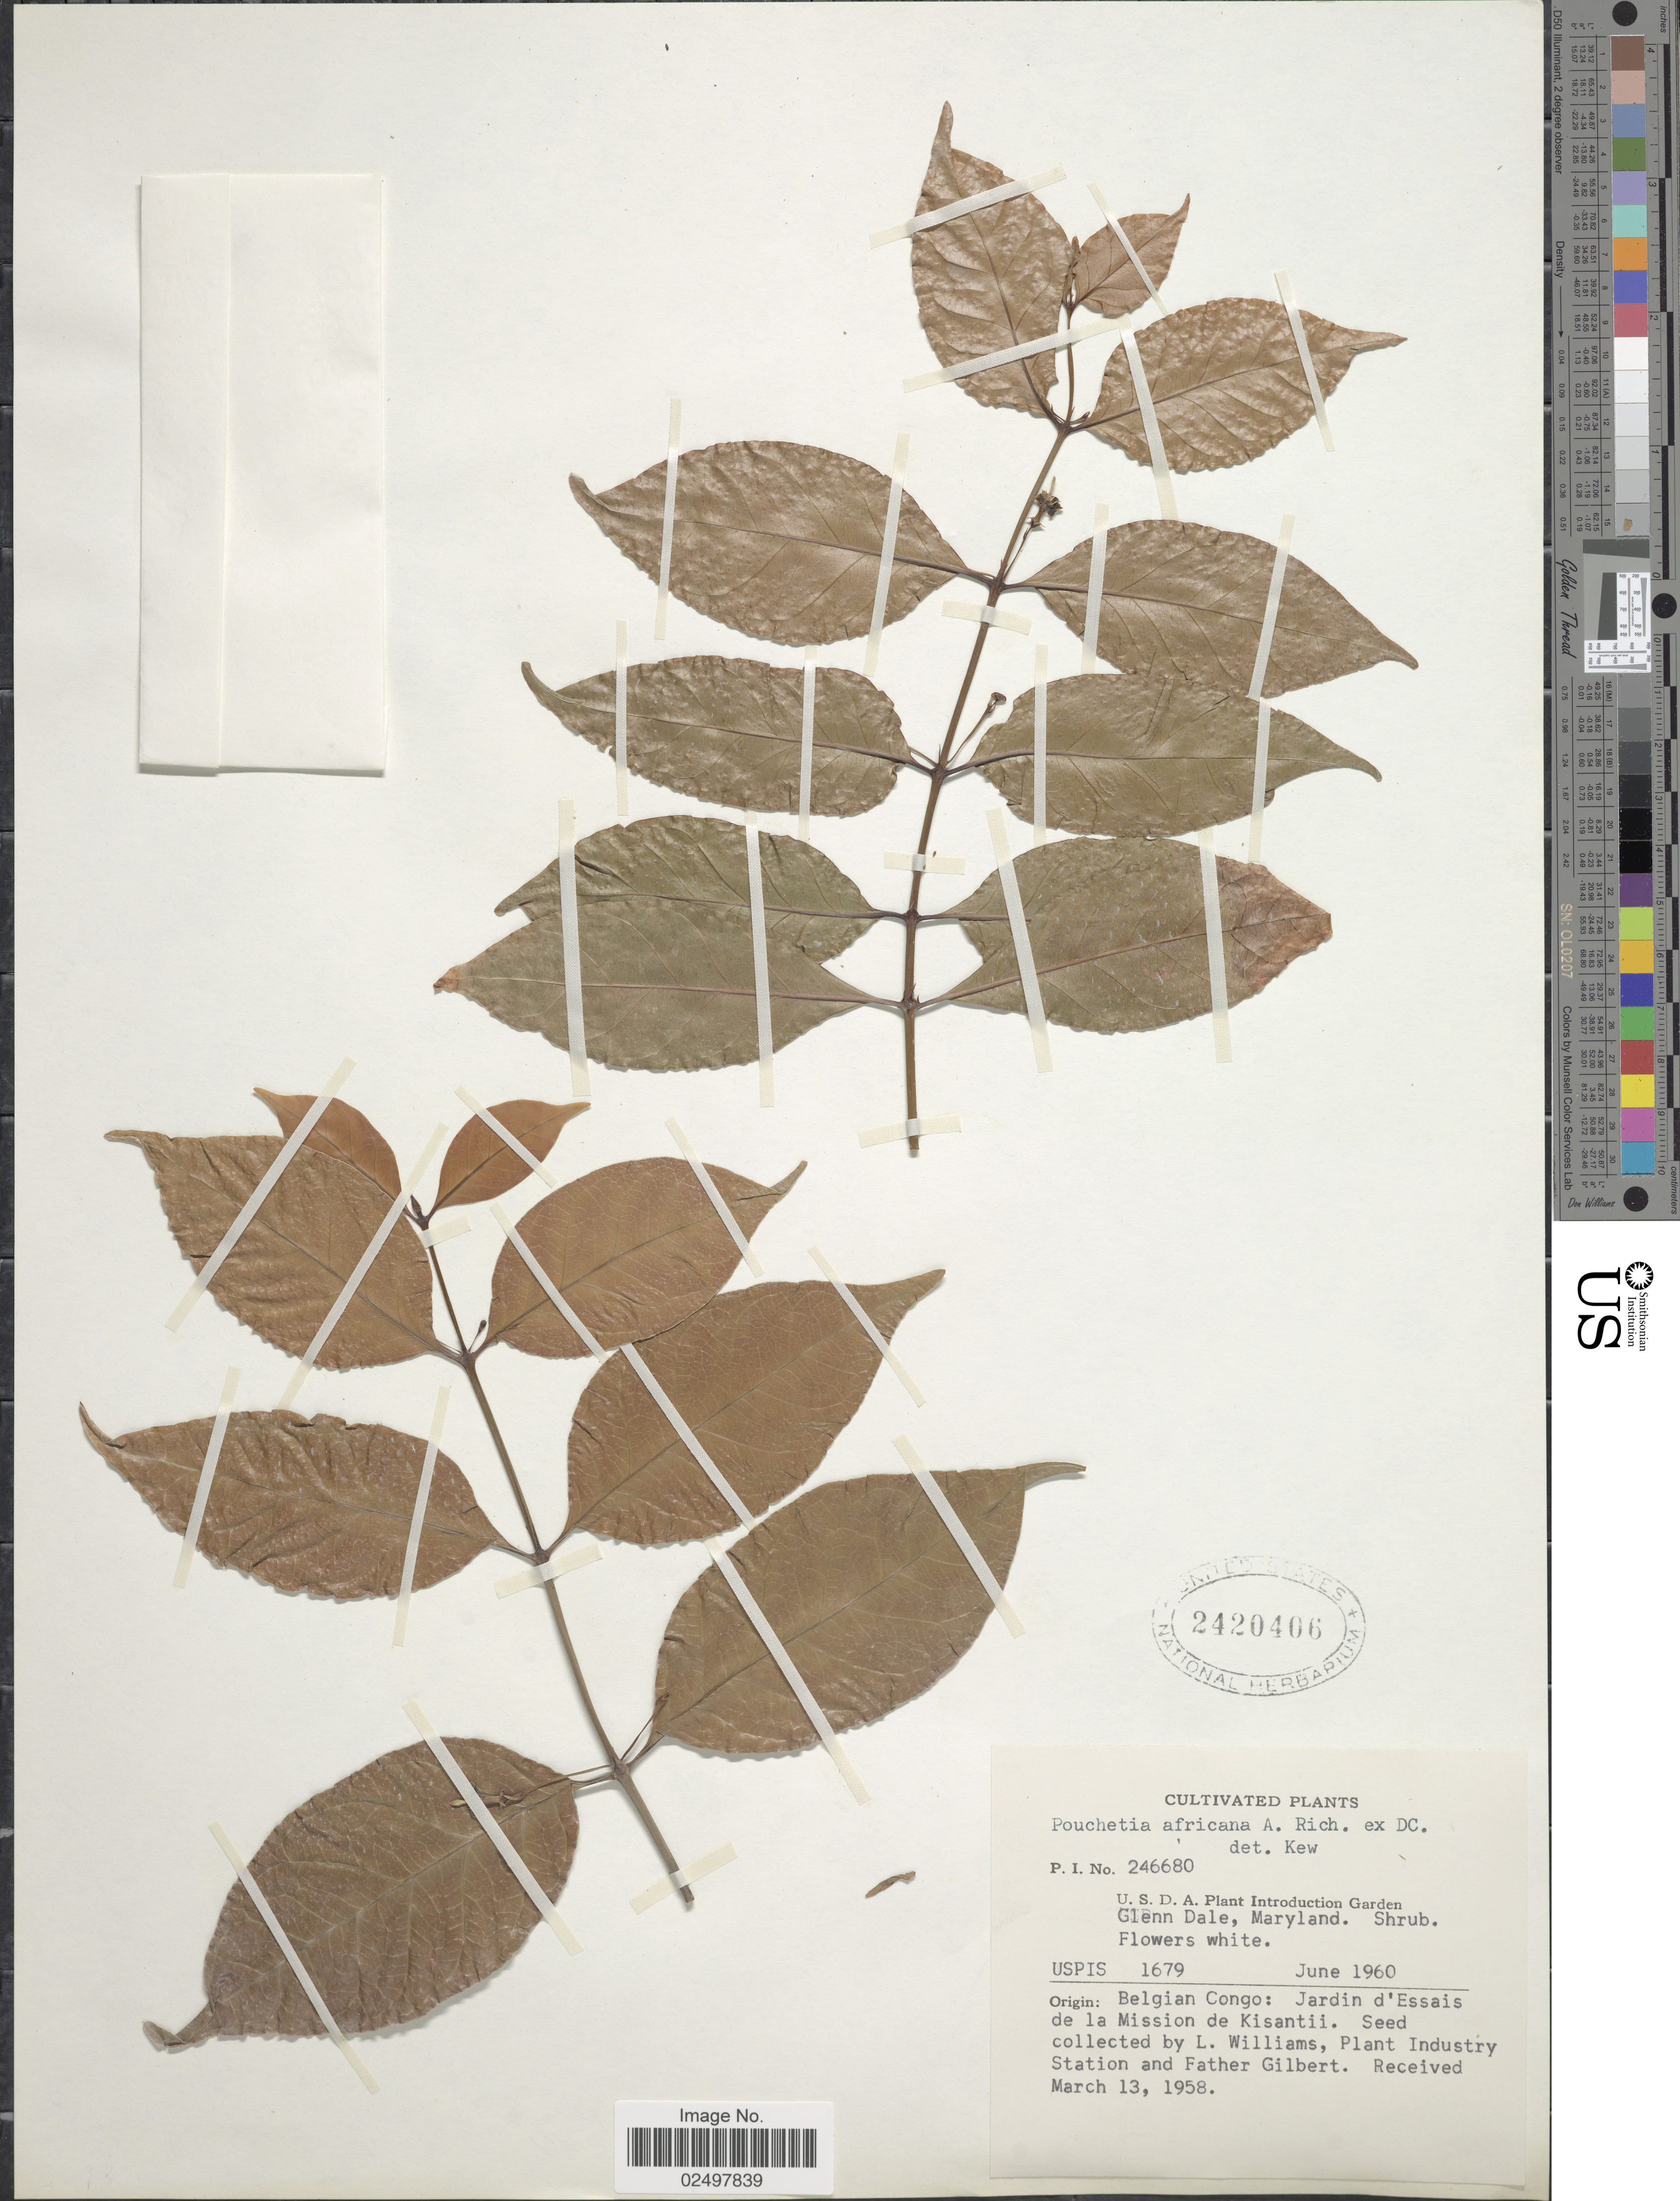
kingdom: Plantae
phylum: Tracheophyta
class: Magnoliopsida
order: Gentianales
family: Rubiaceae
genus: Pouchetia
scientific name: Pouchetia africana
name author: Rich. ex DC.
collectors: Ex herb. U. S. D. A. Plant Introduction Garden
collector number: P. I. 246680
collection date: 1960-06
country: United States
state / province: Maryland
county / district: Prince George's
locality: U.S.D.A. Plant Introduction Garden, Gelnn Dale, Maryland. Origin: Belgian Congo: Jardin d'Essais de la Mission de Kisantii. Seed collected by L. Williams, Plant Industry Station and Father Gilbert.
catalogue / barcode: US 2420406